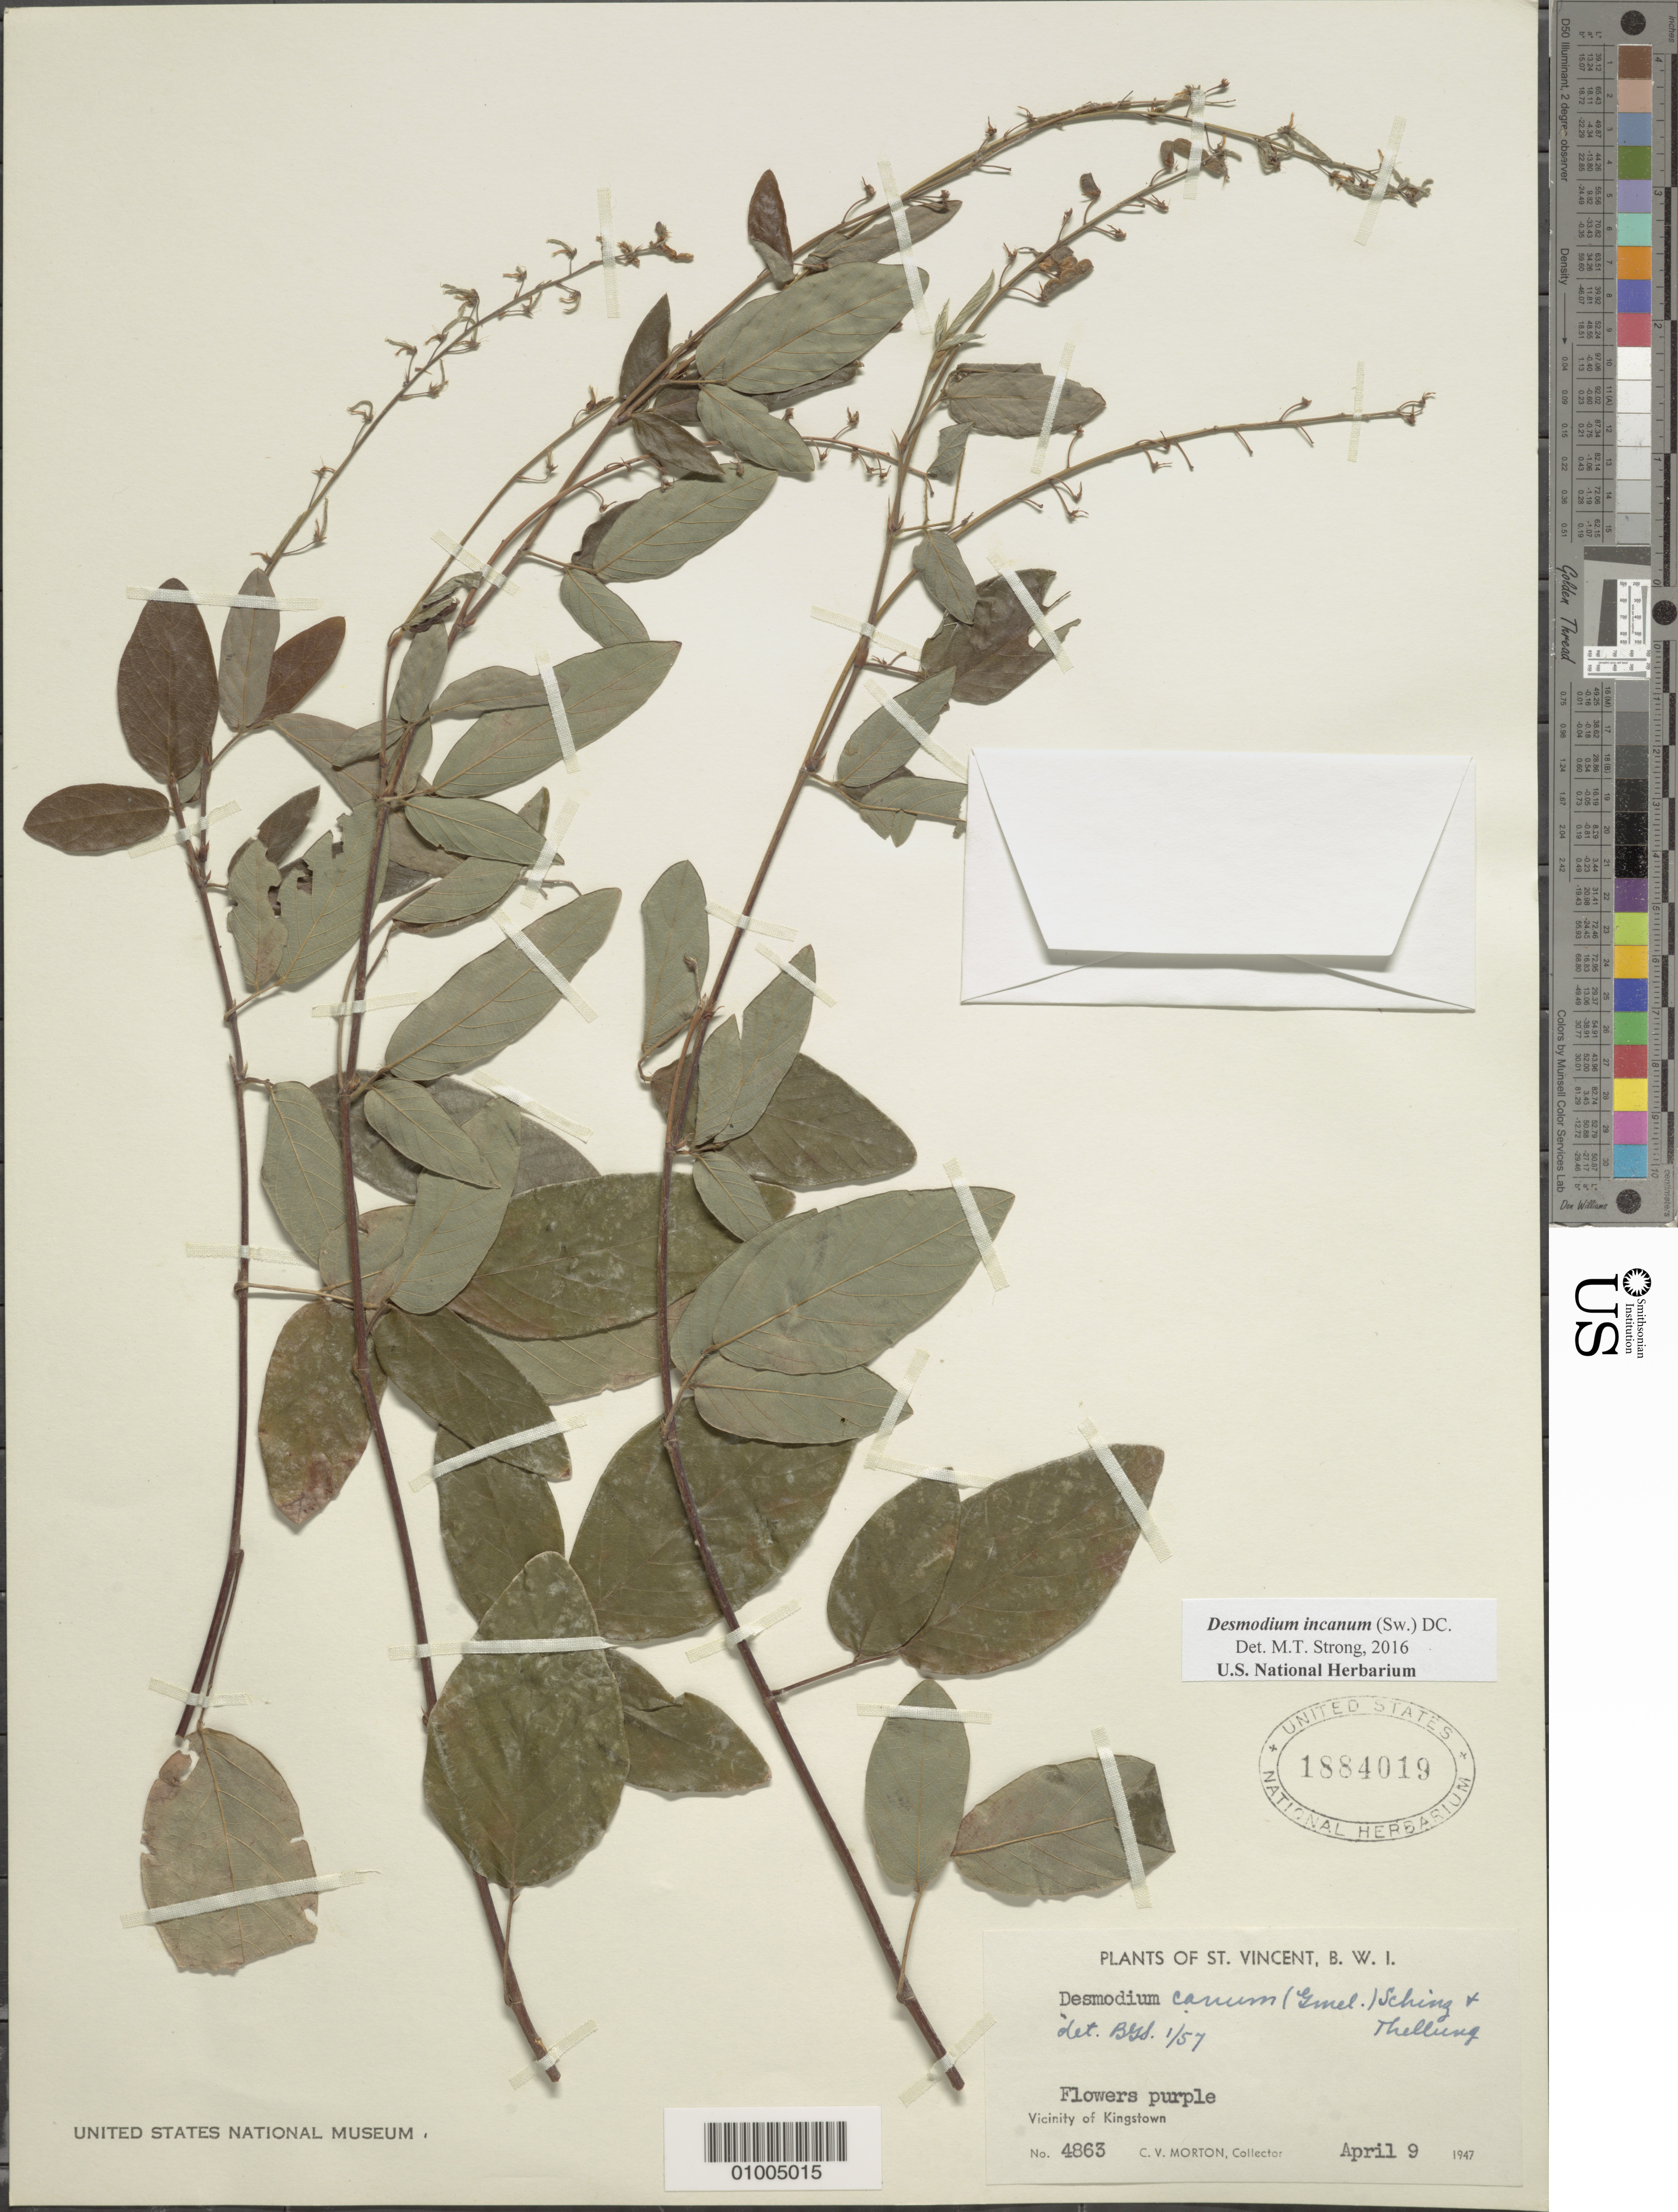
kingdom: Plantae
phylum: Tracheophyta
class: Magnoliopsida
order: Fabales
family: Fabaceae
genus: Desmodium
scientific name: Desmodium incanum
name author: (Sw.) DC.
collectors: C. V. Morton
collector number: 4863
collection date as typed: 09 Apr 1947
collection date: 1947-04-09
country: St. Vincent - Grenadines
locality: Vicinity of Kingstown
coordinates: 0 N, 0 E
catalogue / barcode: US 1884019